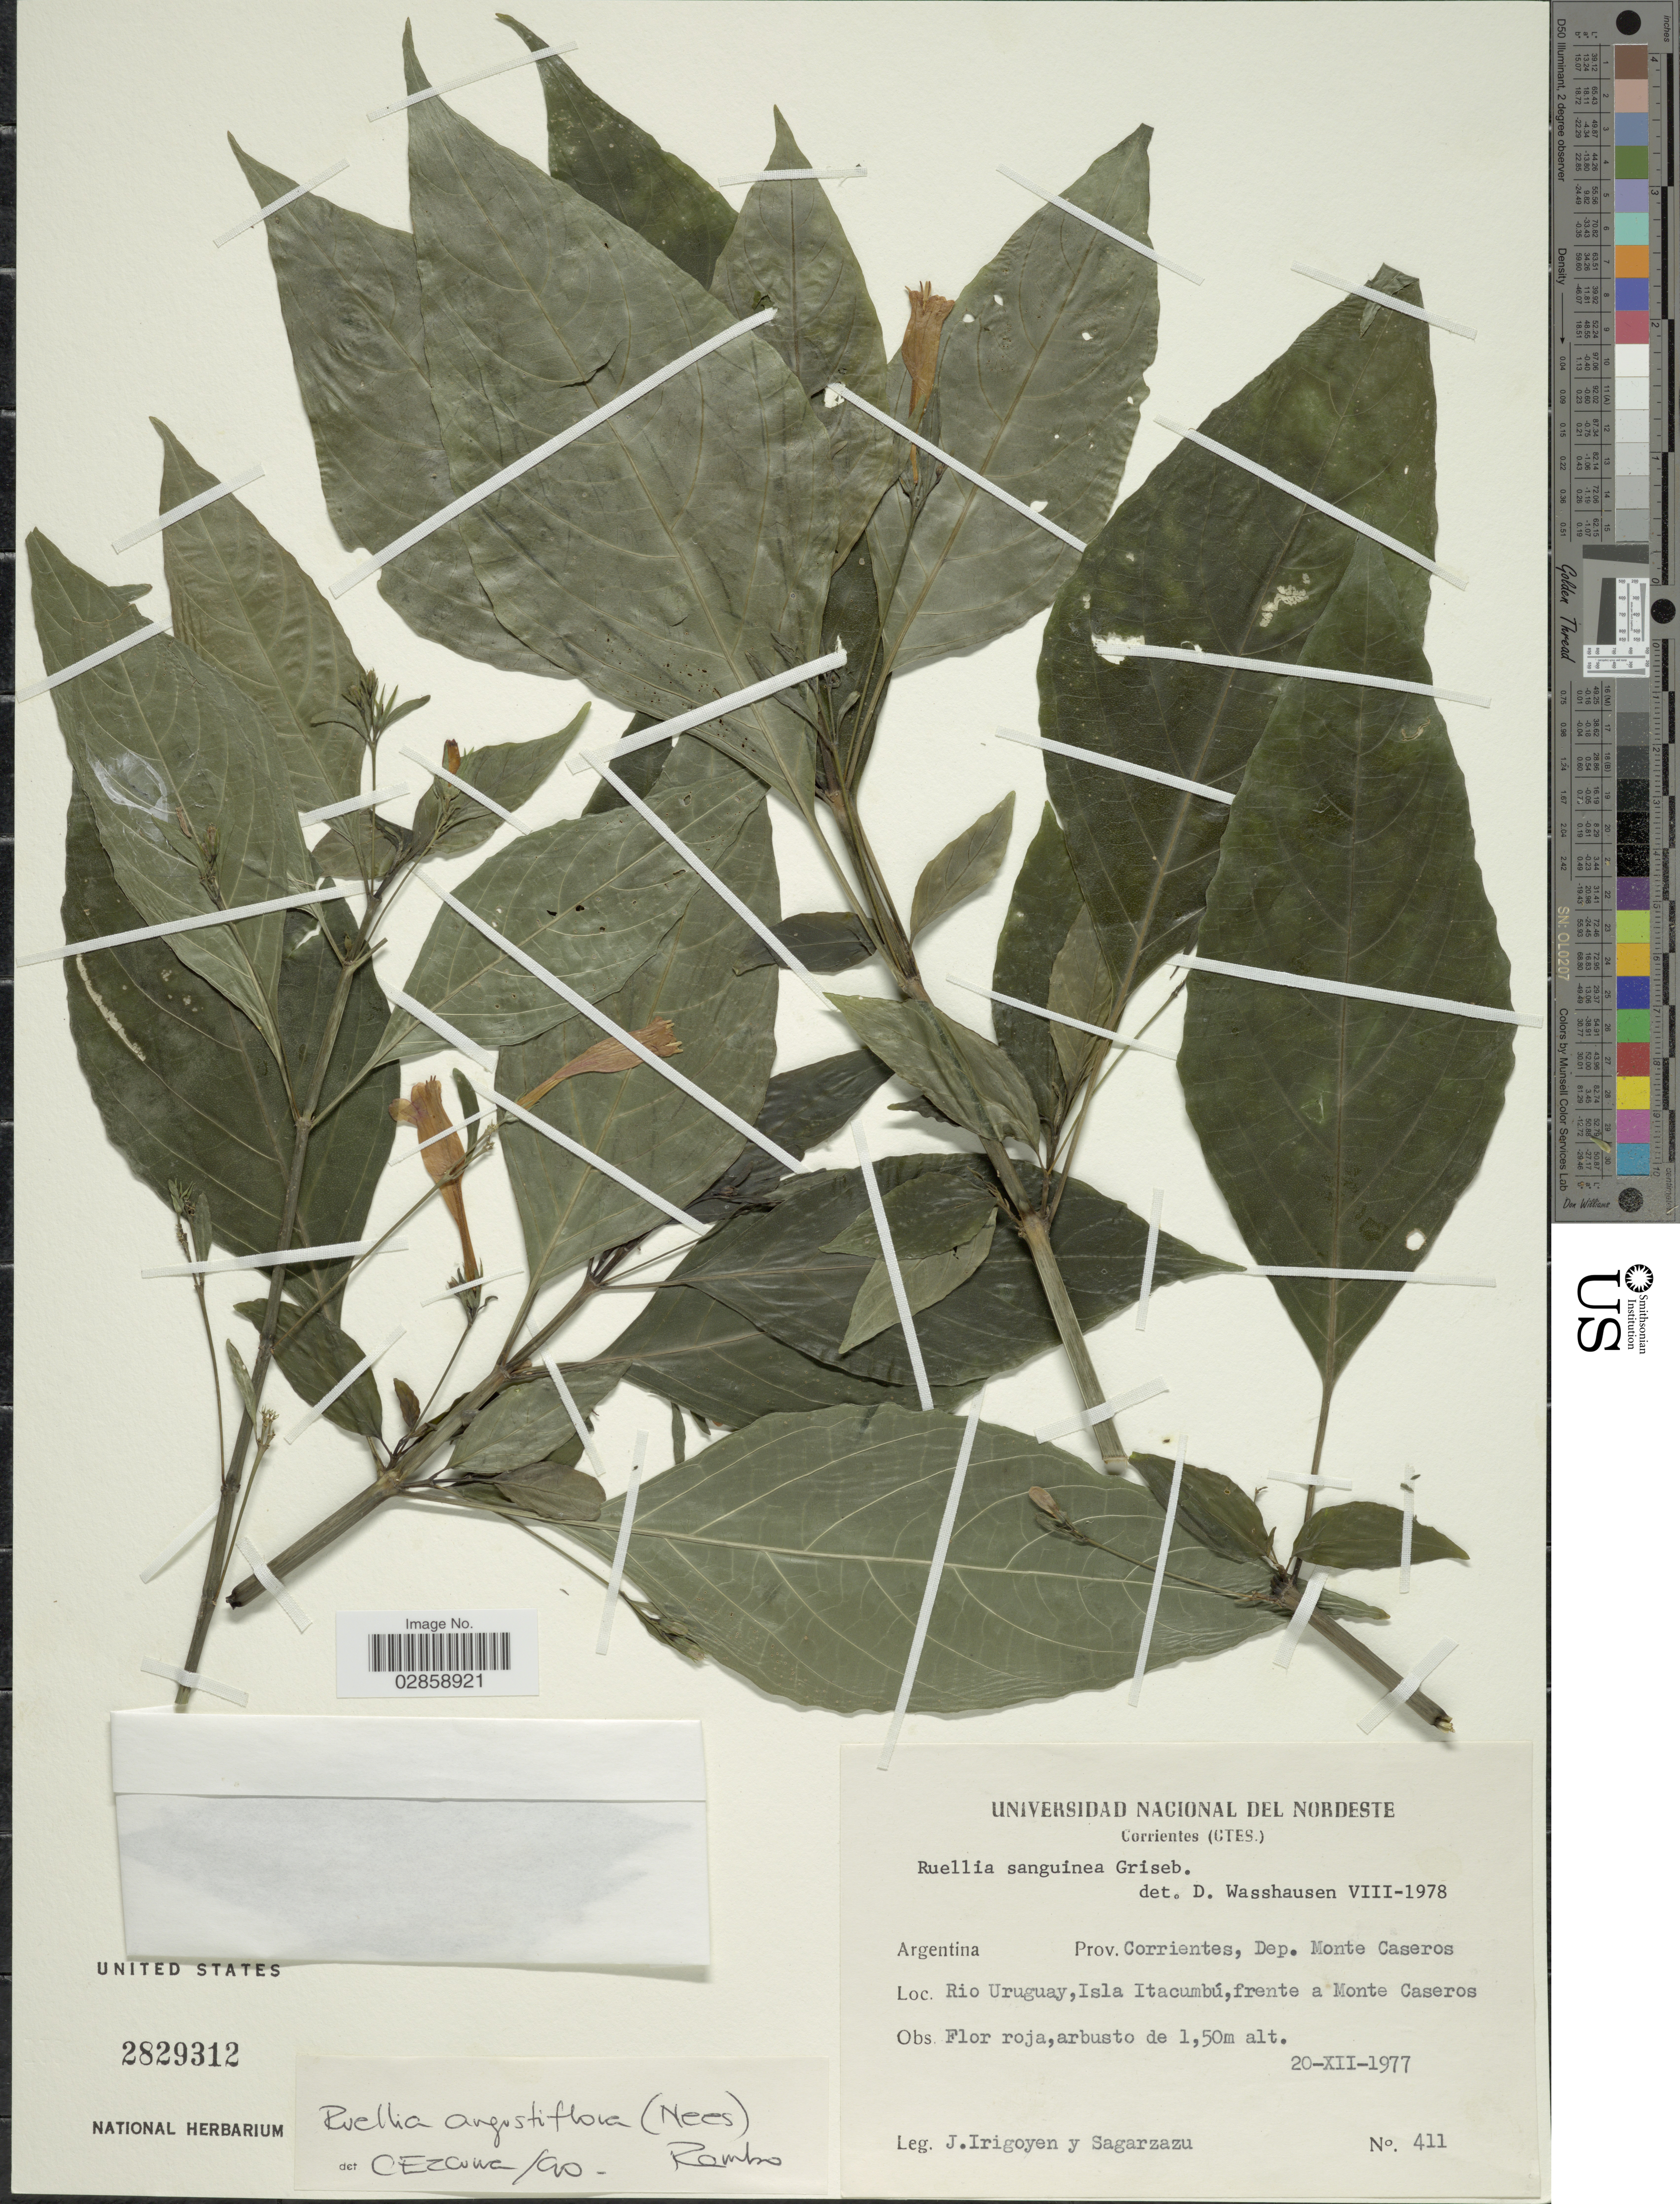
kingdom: Plantae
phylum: Tracheophyta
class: Magnoliopsida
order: Lamiales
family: Acanthaceae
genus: Ruellia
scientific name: Ruellia angustiflora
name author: (Nees) Lindau ex Rambo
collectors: J. Irigoyen & Sagarzazu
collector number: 411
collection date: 1977-12-20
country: Argentina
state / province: Corrientes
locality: Dep. Monte Caseros. Rio Uruguay, Isla Itacumbú, frente a Monte Caseros.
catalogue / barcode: US 2829312